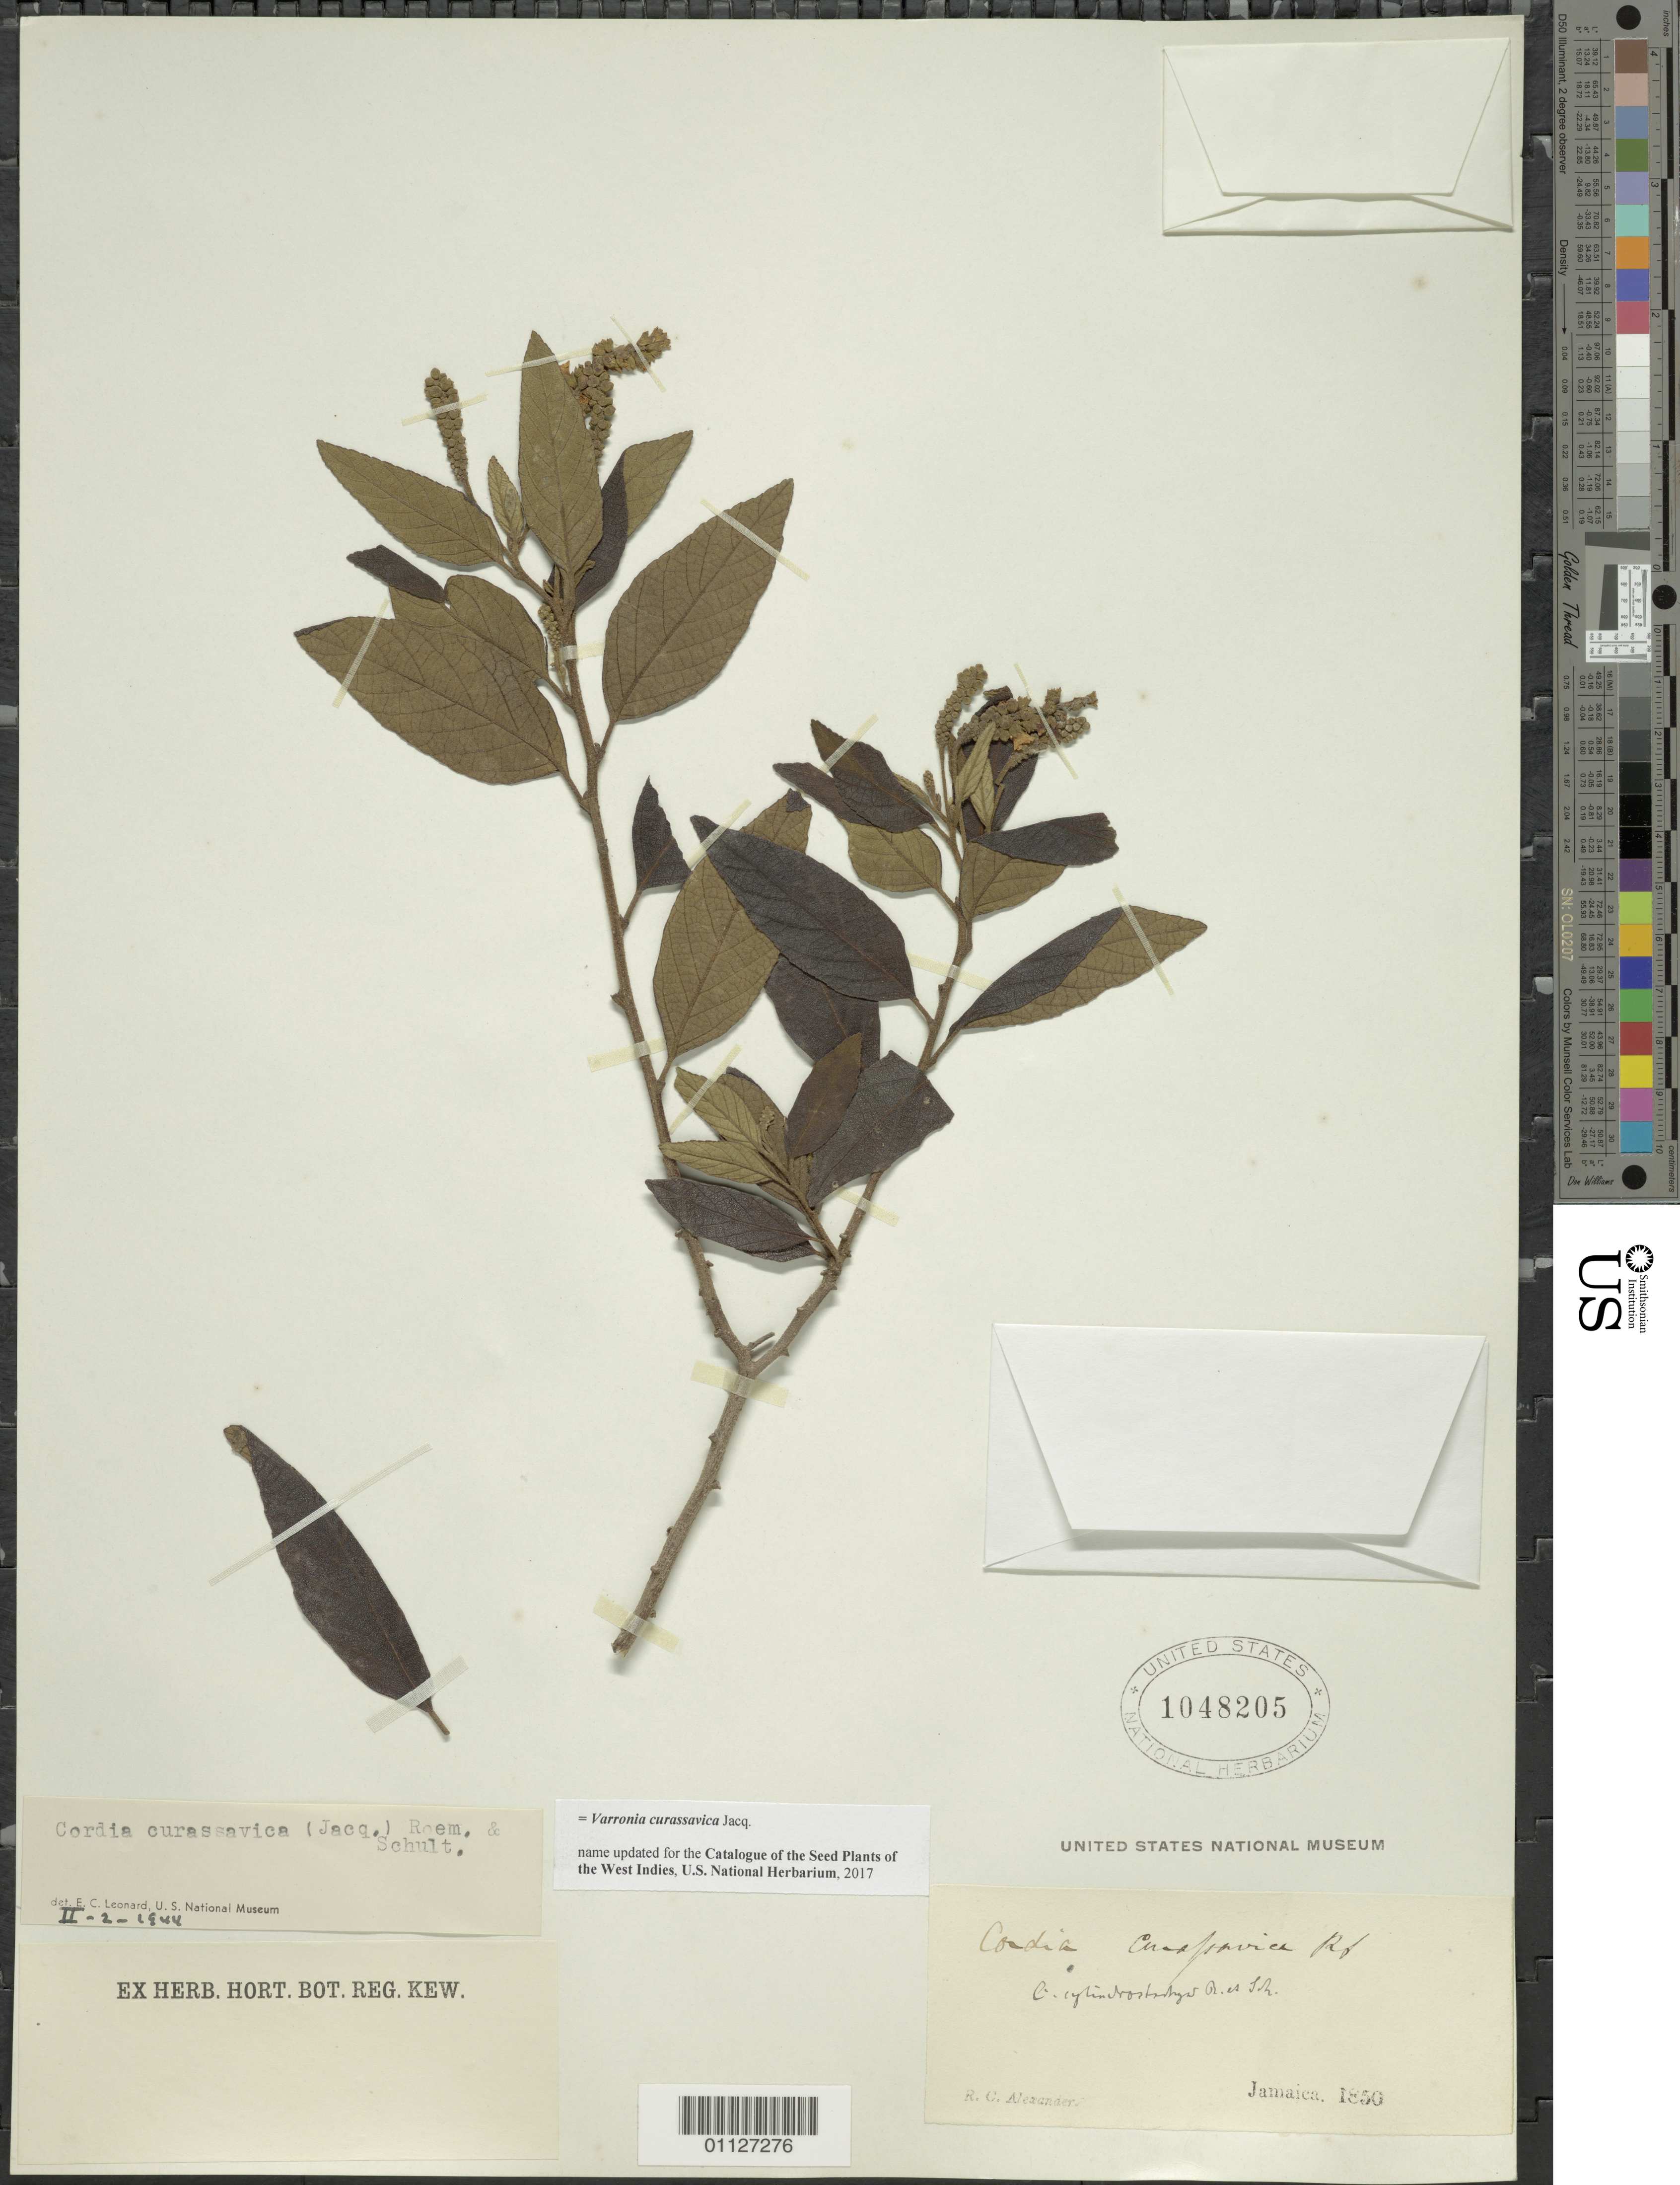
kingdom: Plantae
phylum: Tracheophyta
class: Magnoliopsida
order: Boraginales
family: Cordiaceae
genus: Varronia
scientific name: Varronia curassavica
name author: Jacq.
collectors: R. C. Alexander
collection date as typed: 01 Jan 1850 to 31 Dec 1850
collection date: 1850-01-01/1850-12-31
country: Jamaica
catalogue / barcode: US 1048205